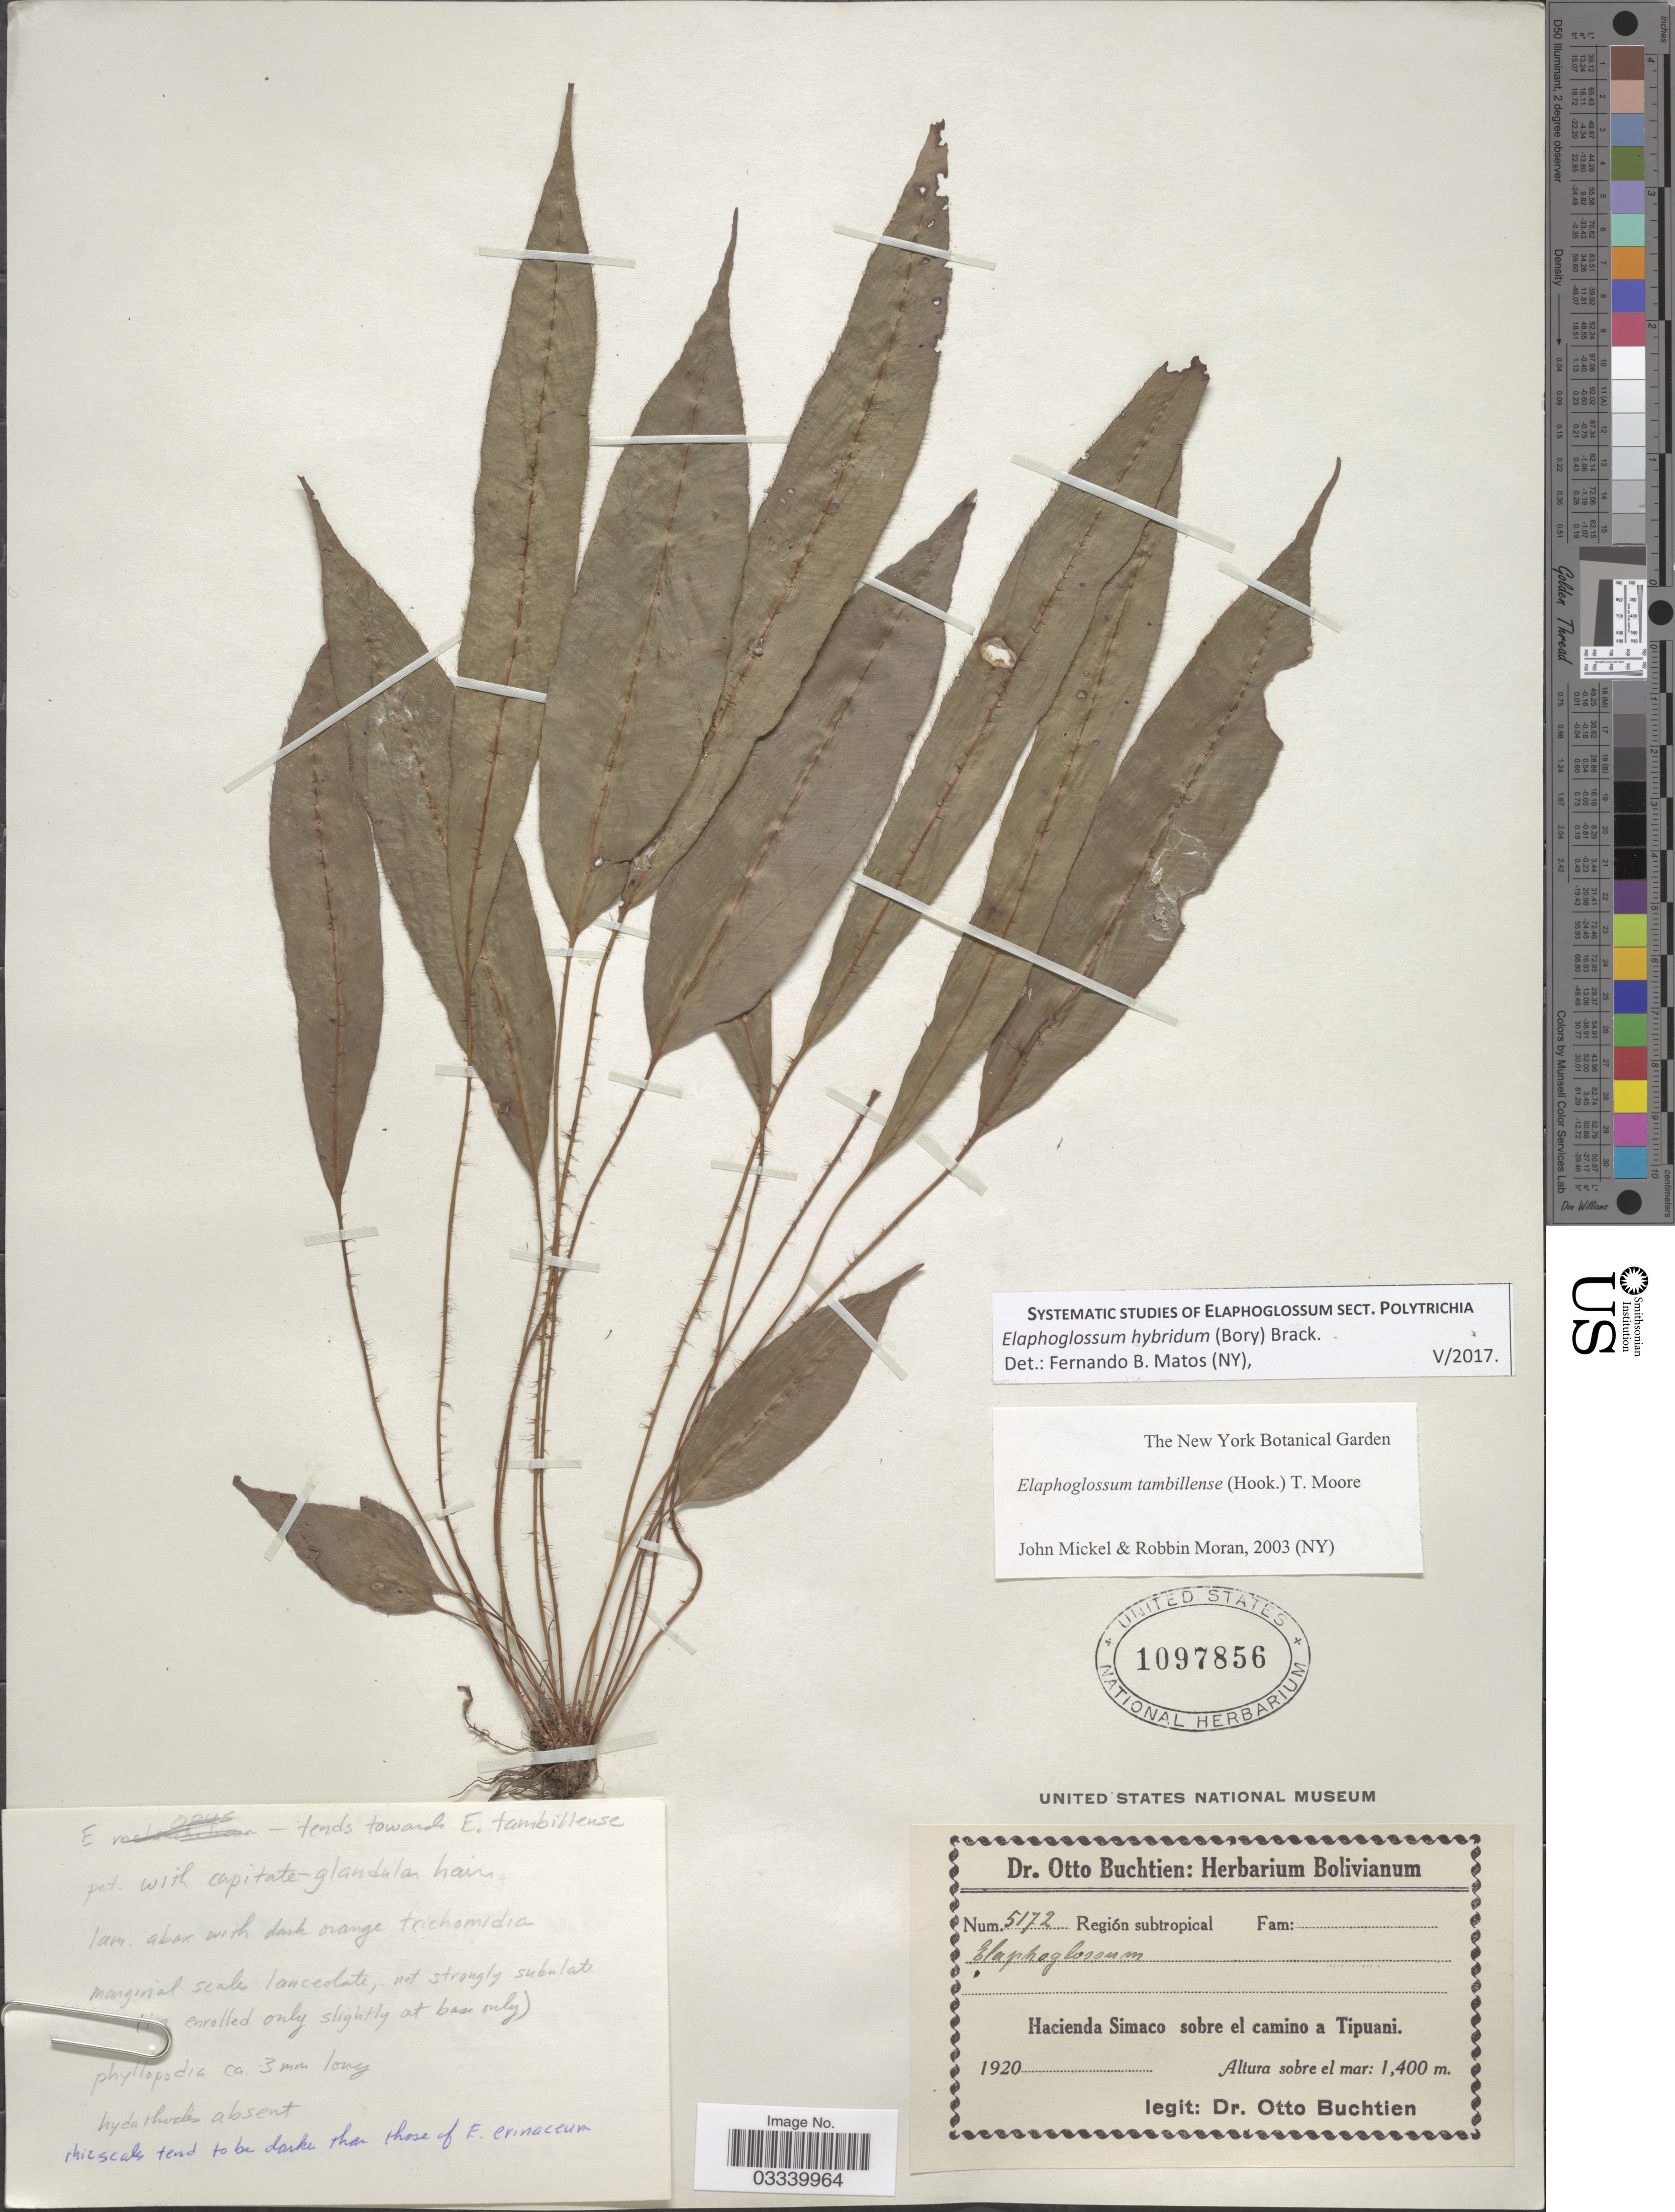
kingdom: Plantae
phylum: Tracheophyta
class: Polypodiopsida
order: Polypodiales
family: Dryopteridaceae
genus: Elaphoglossum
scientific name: Elaphoglossum hybridum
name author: (Bory) T. Moore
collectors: O. Buchtien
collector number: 5172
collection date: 1920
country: Bolivia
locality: Región subtropical. Hacienda Simaco sobre el camino a Tipuani.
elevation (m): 1400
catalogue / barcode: US 1097856